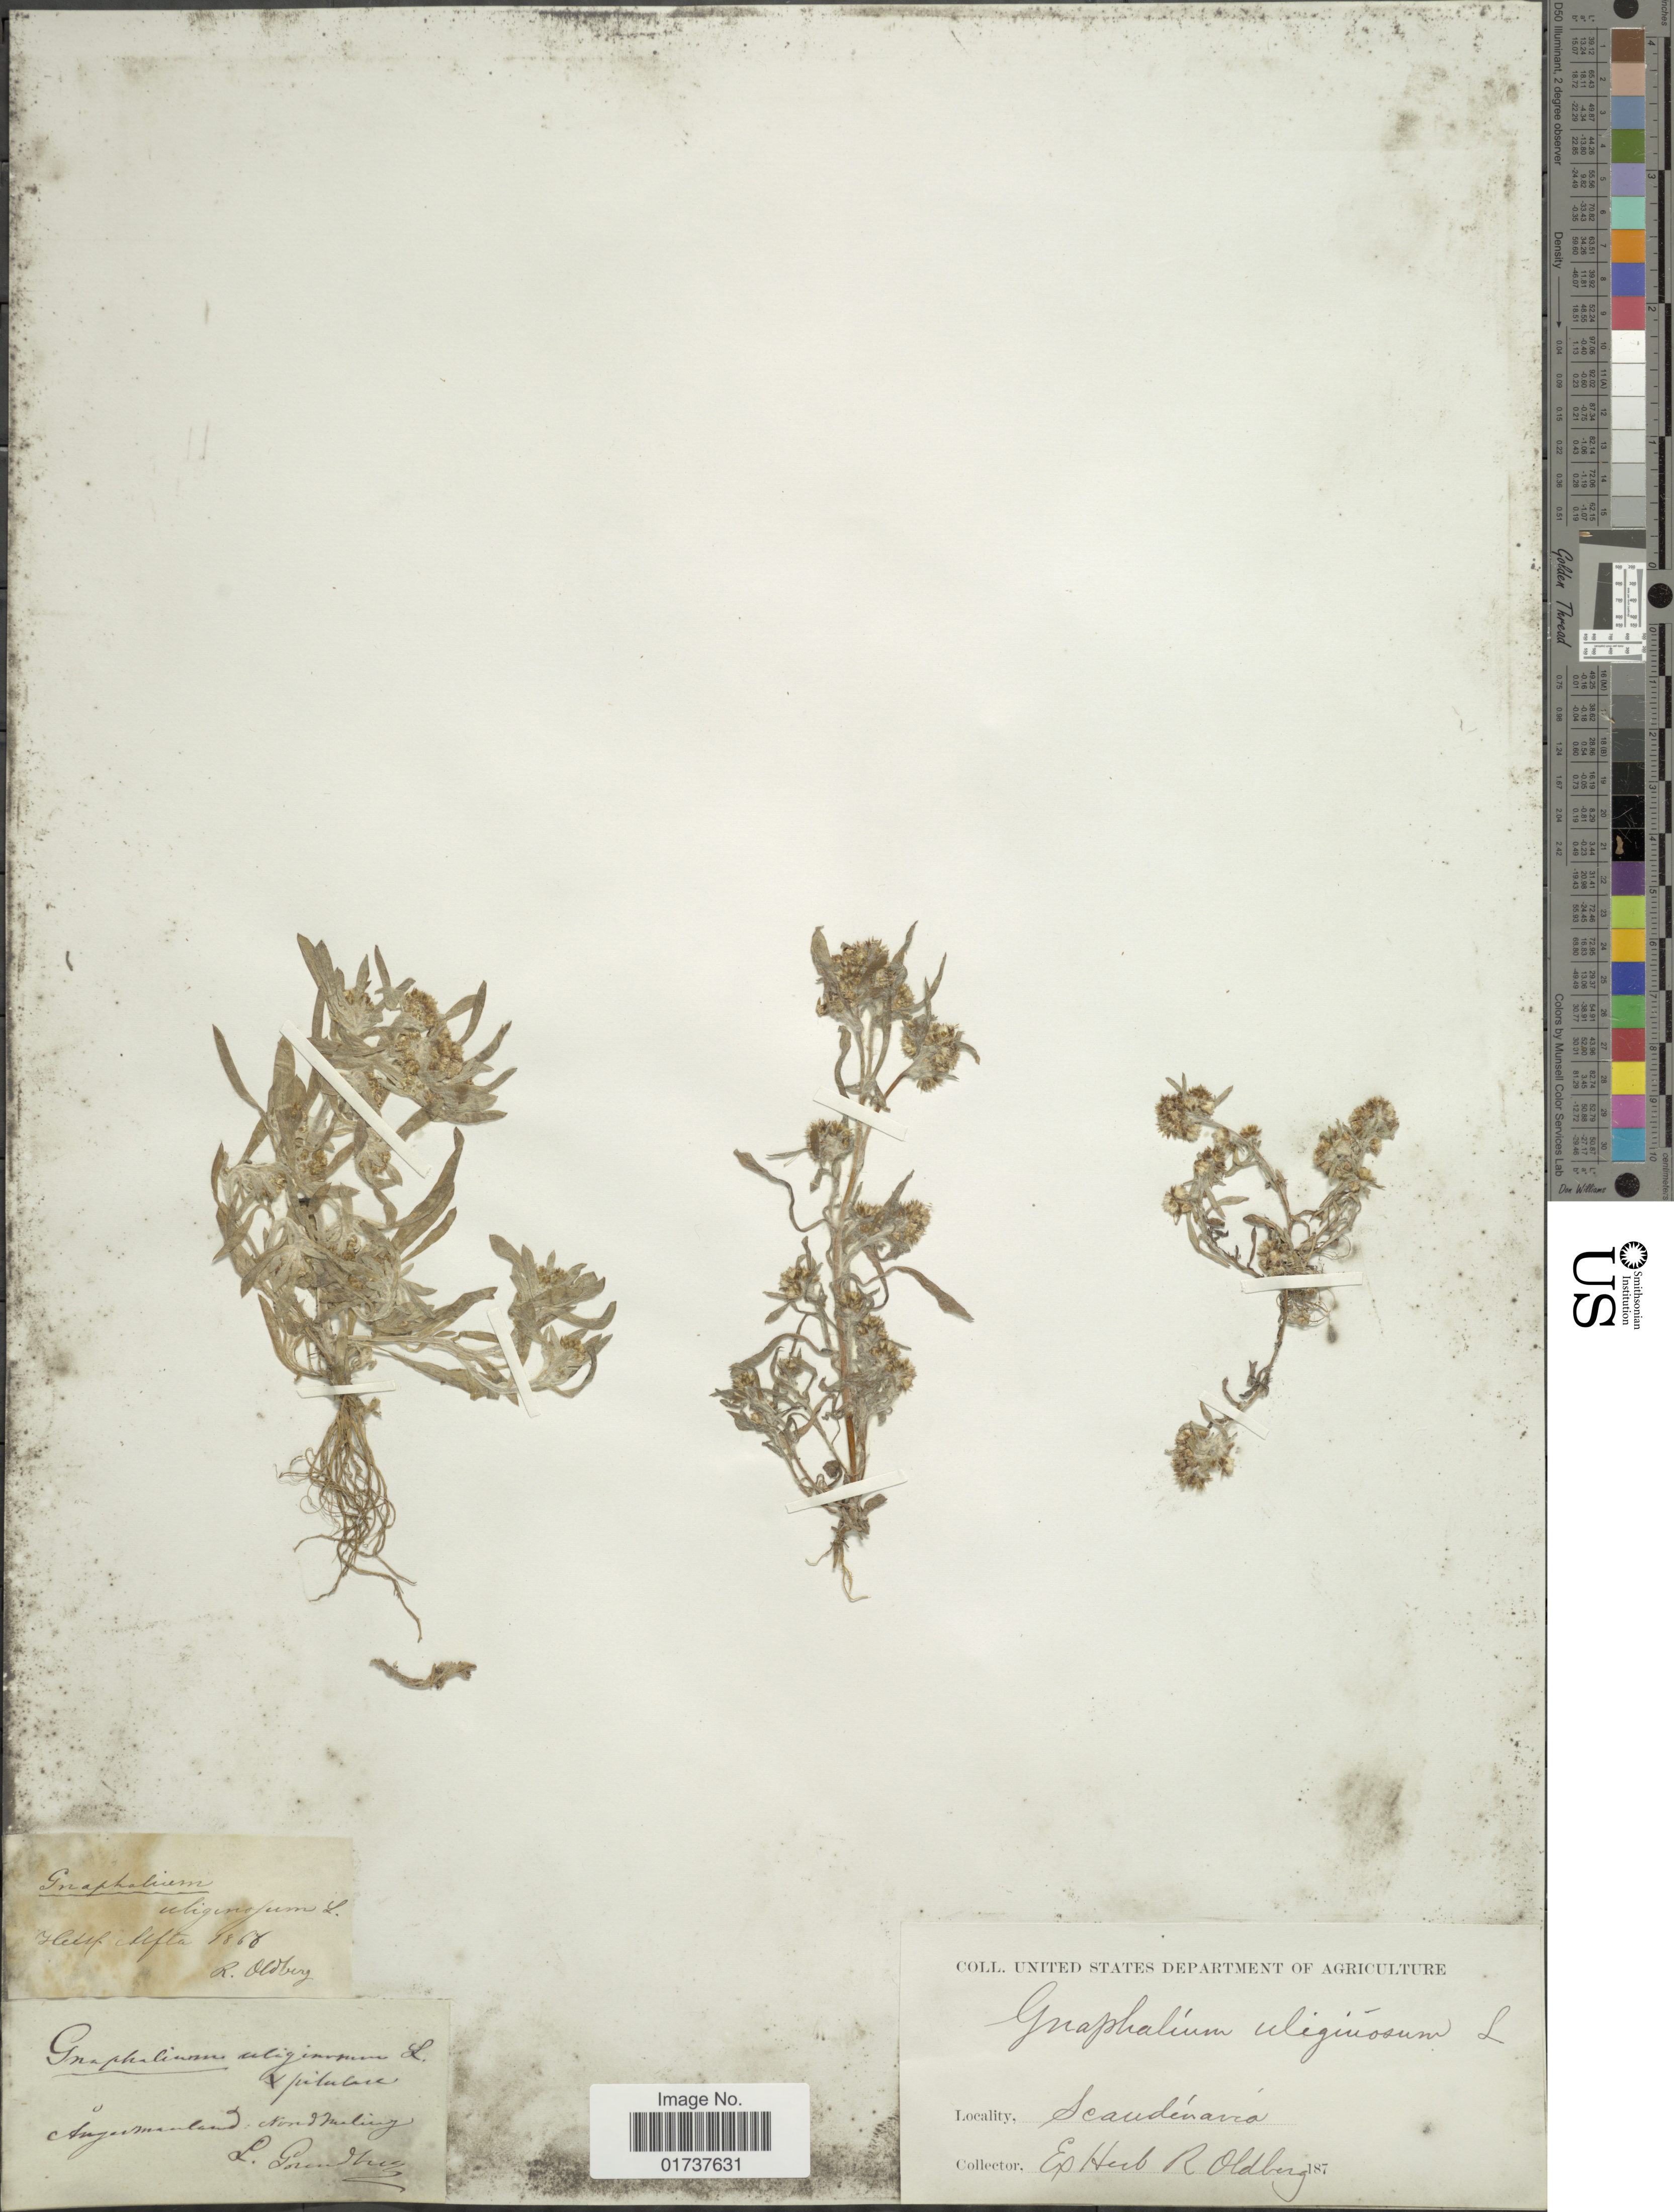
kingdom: Plantae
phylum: Tracheophyta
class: Magnoliopsida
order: Asterales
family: Asteraceae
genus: Gnaphalium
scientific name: Gnaphalium uliginosum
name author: L.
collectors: ex herb. R. Oldberg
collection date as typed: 187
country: Sweden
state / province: Västernorrland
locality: Scandinavia, August [illegible text]